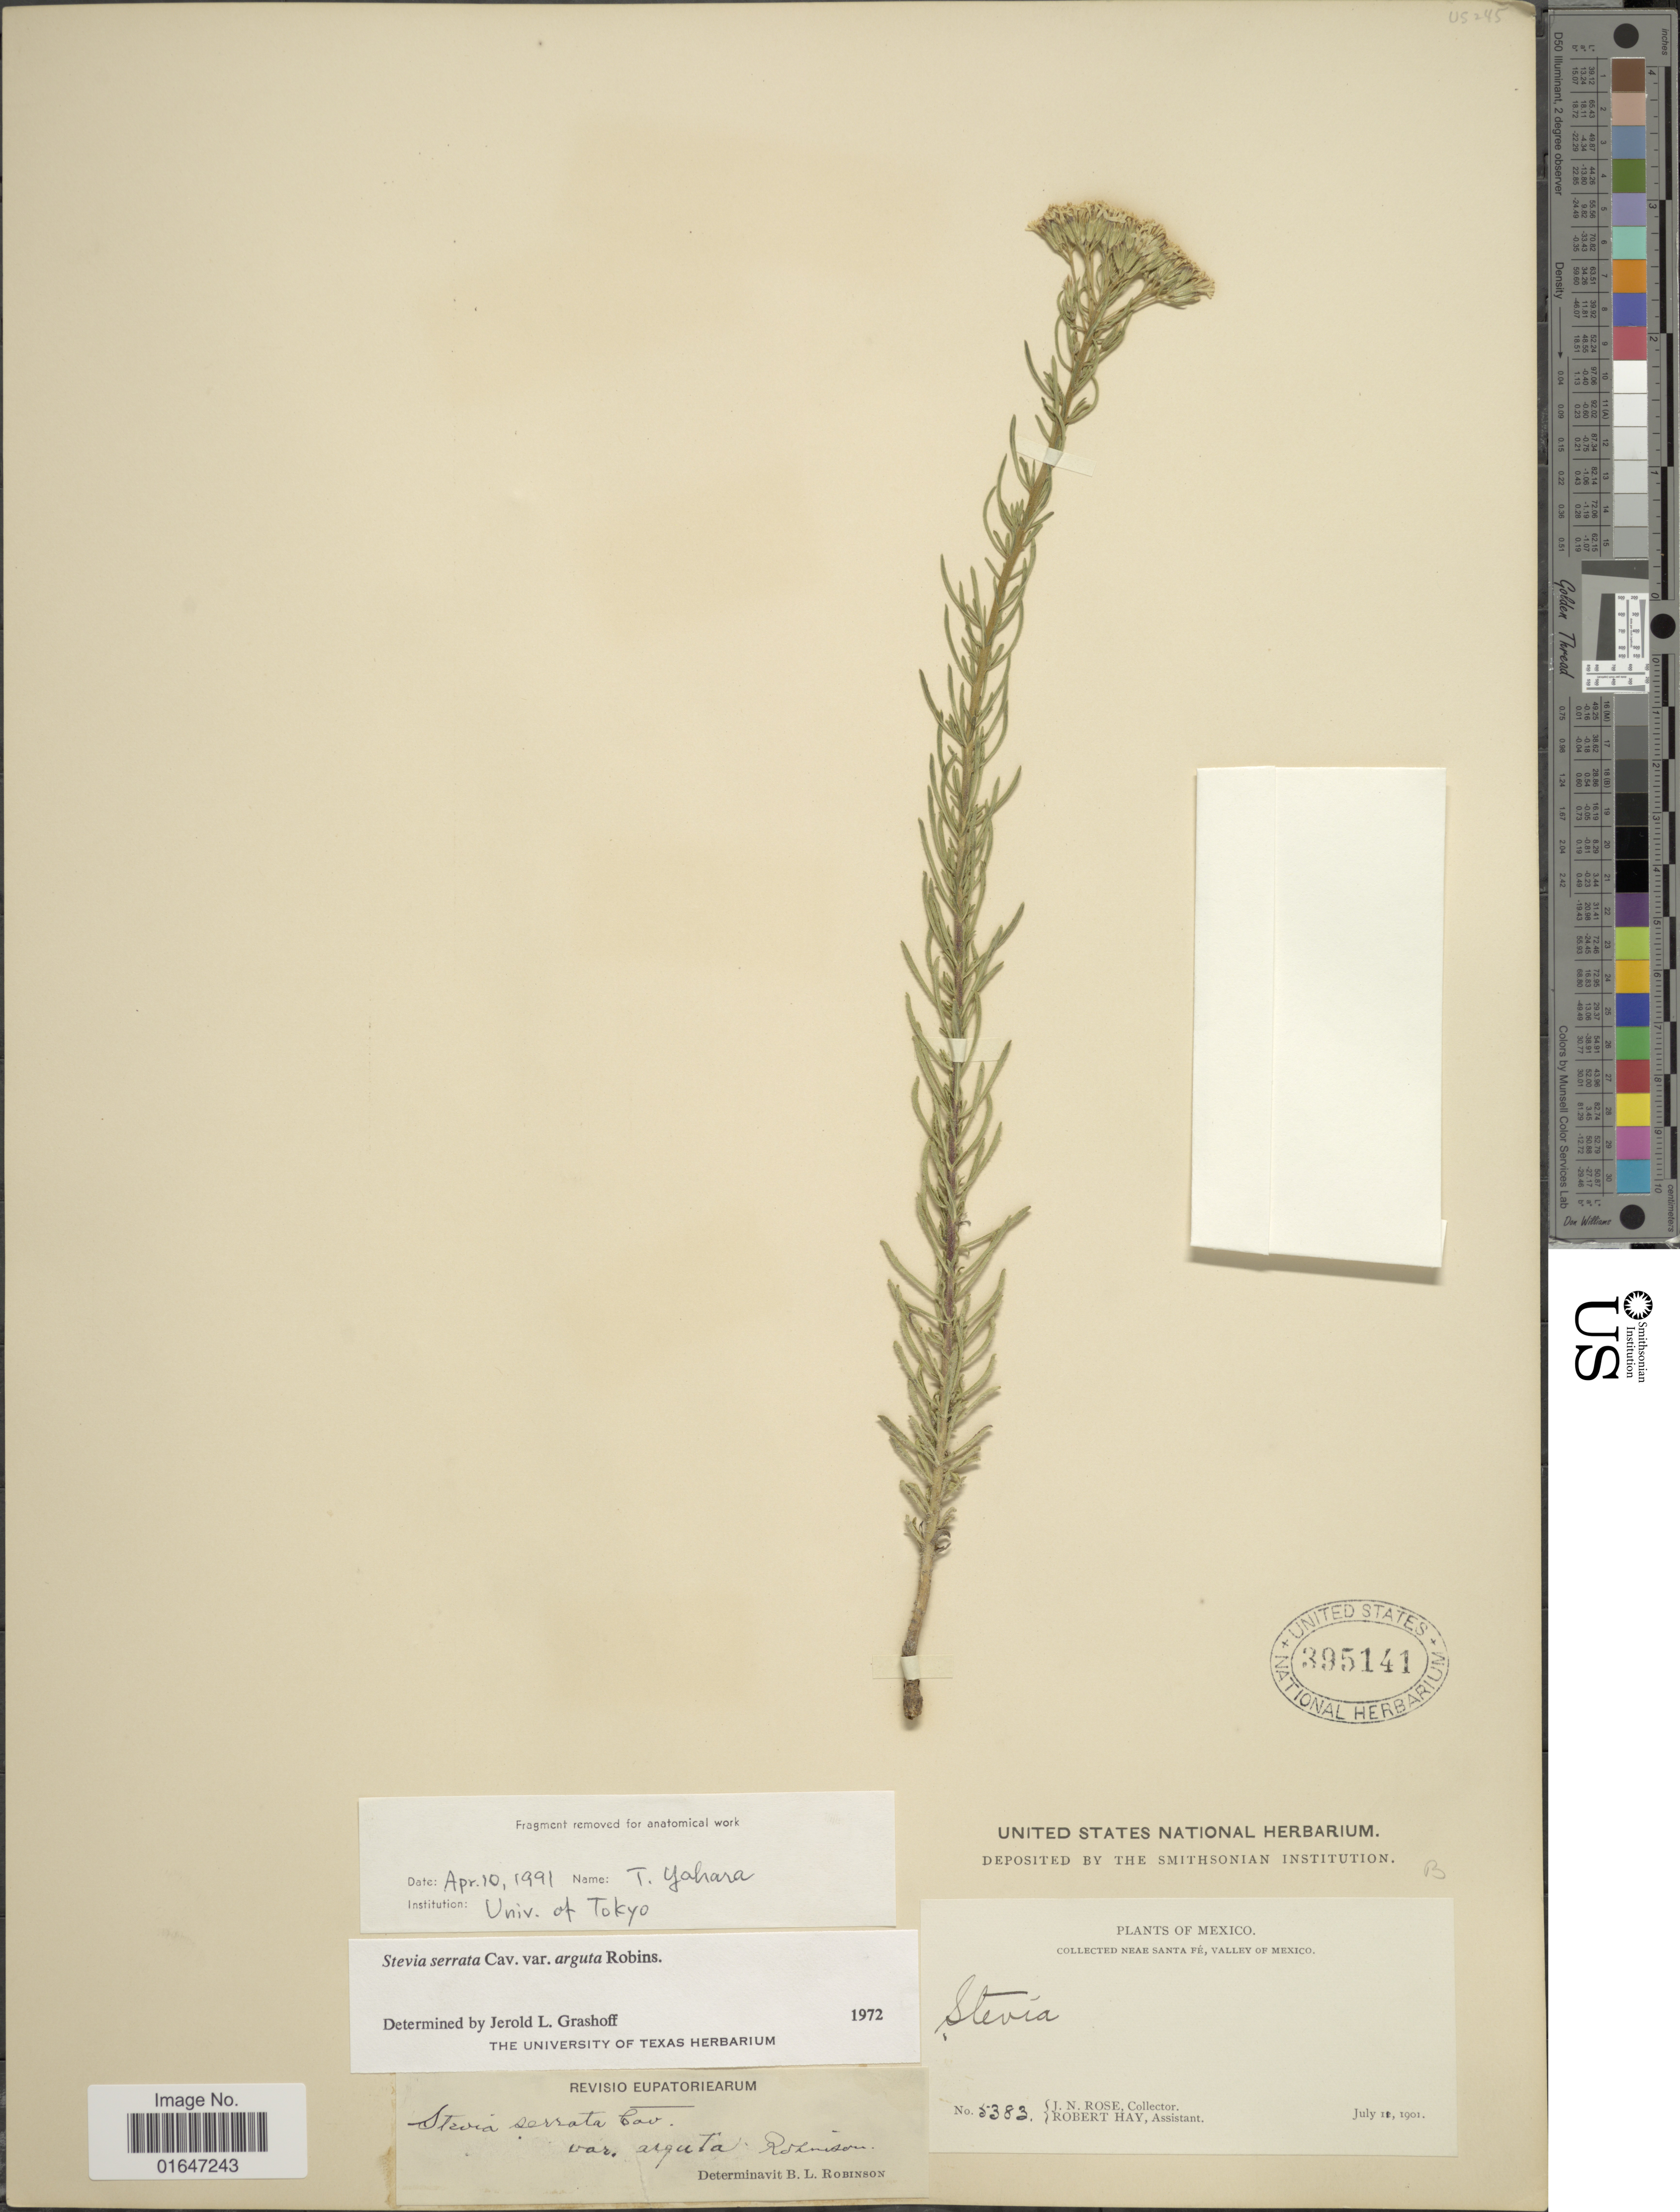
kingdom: Plantae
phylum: Tracheophyta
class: Magnoliopsida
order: Asterales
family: Asteraceae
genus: Stevia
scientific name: Stevia serrata var. arguta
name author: B.L. Rob.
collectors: J. N. Rose & R. Hay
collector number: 5383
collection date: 1901-07-11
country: Mexico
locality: Near Santa Fe, Valley of Mexico.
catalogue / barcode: US 395141